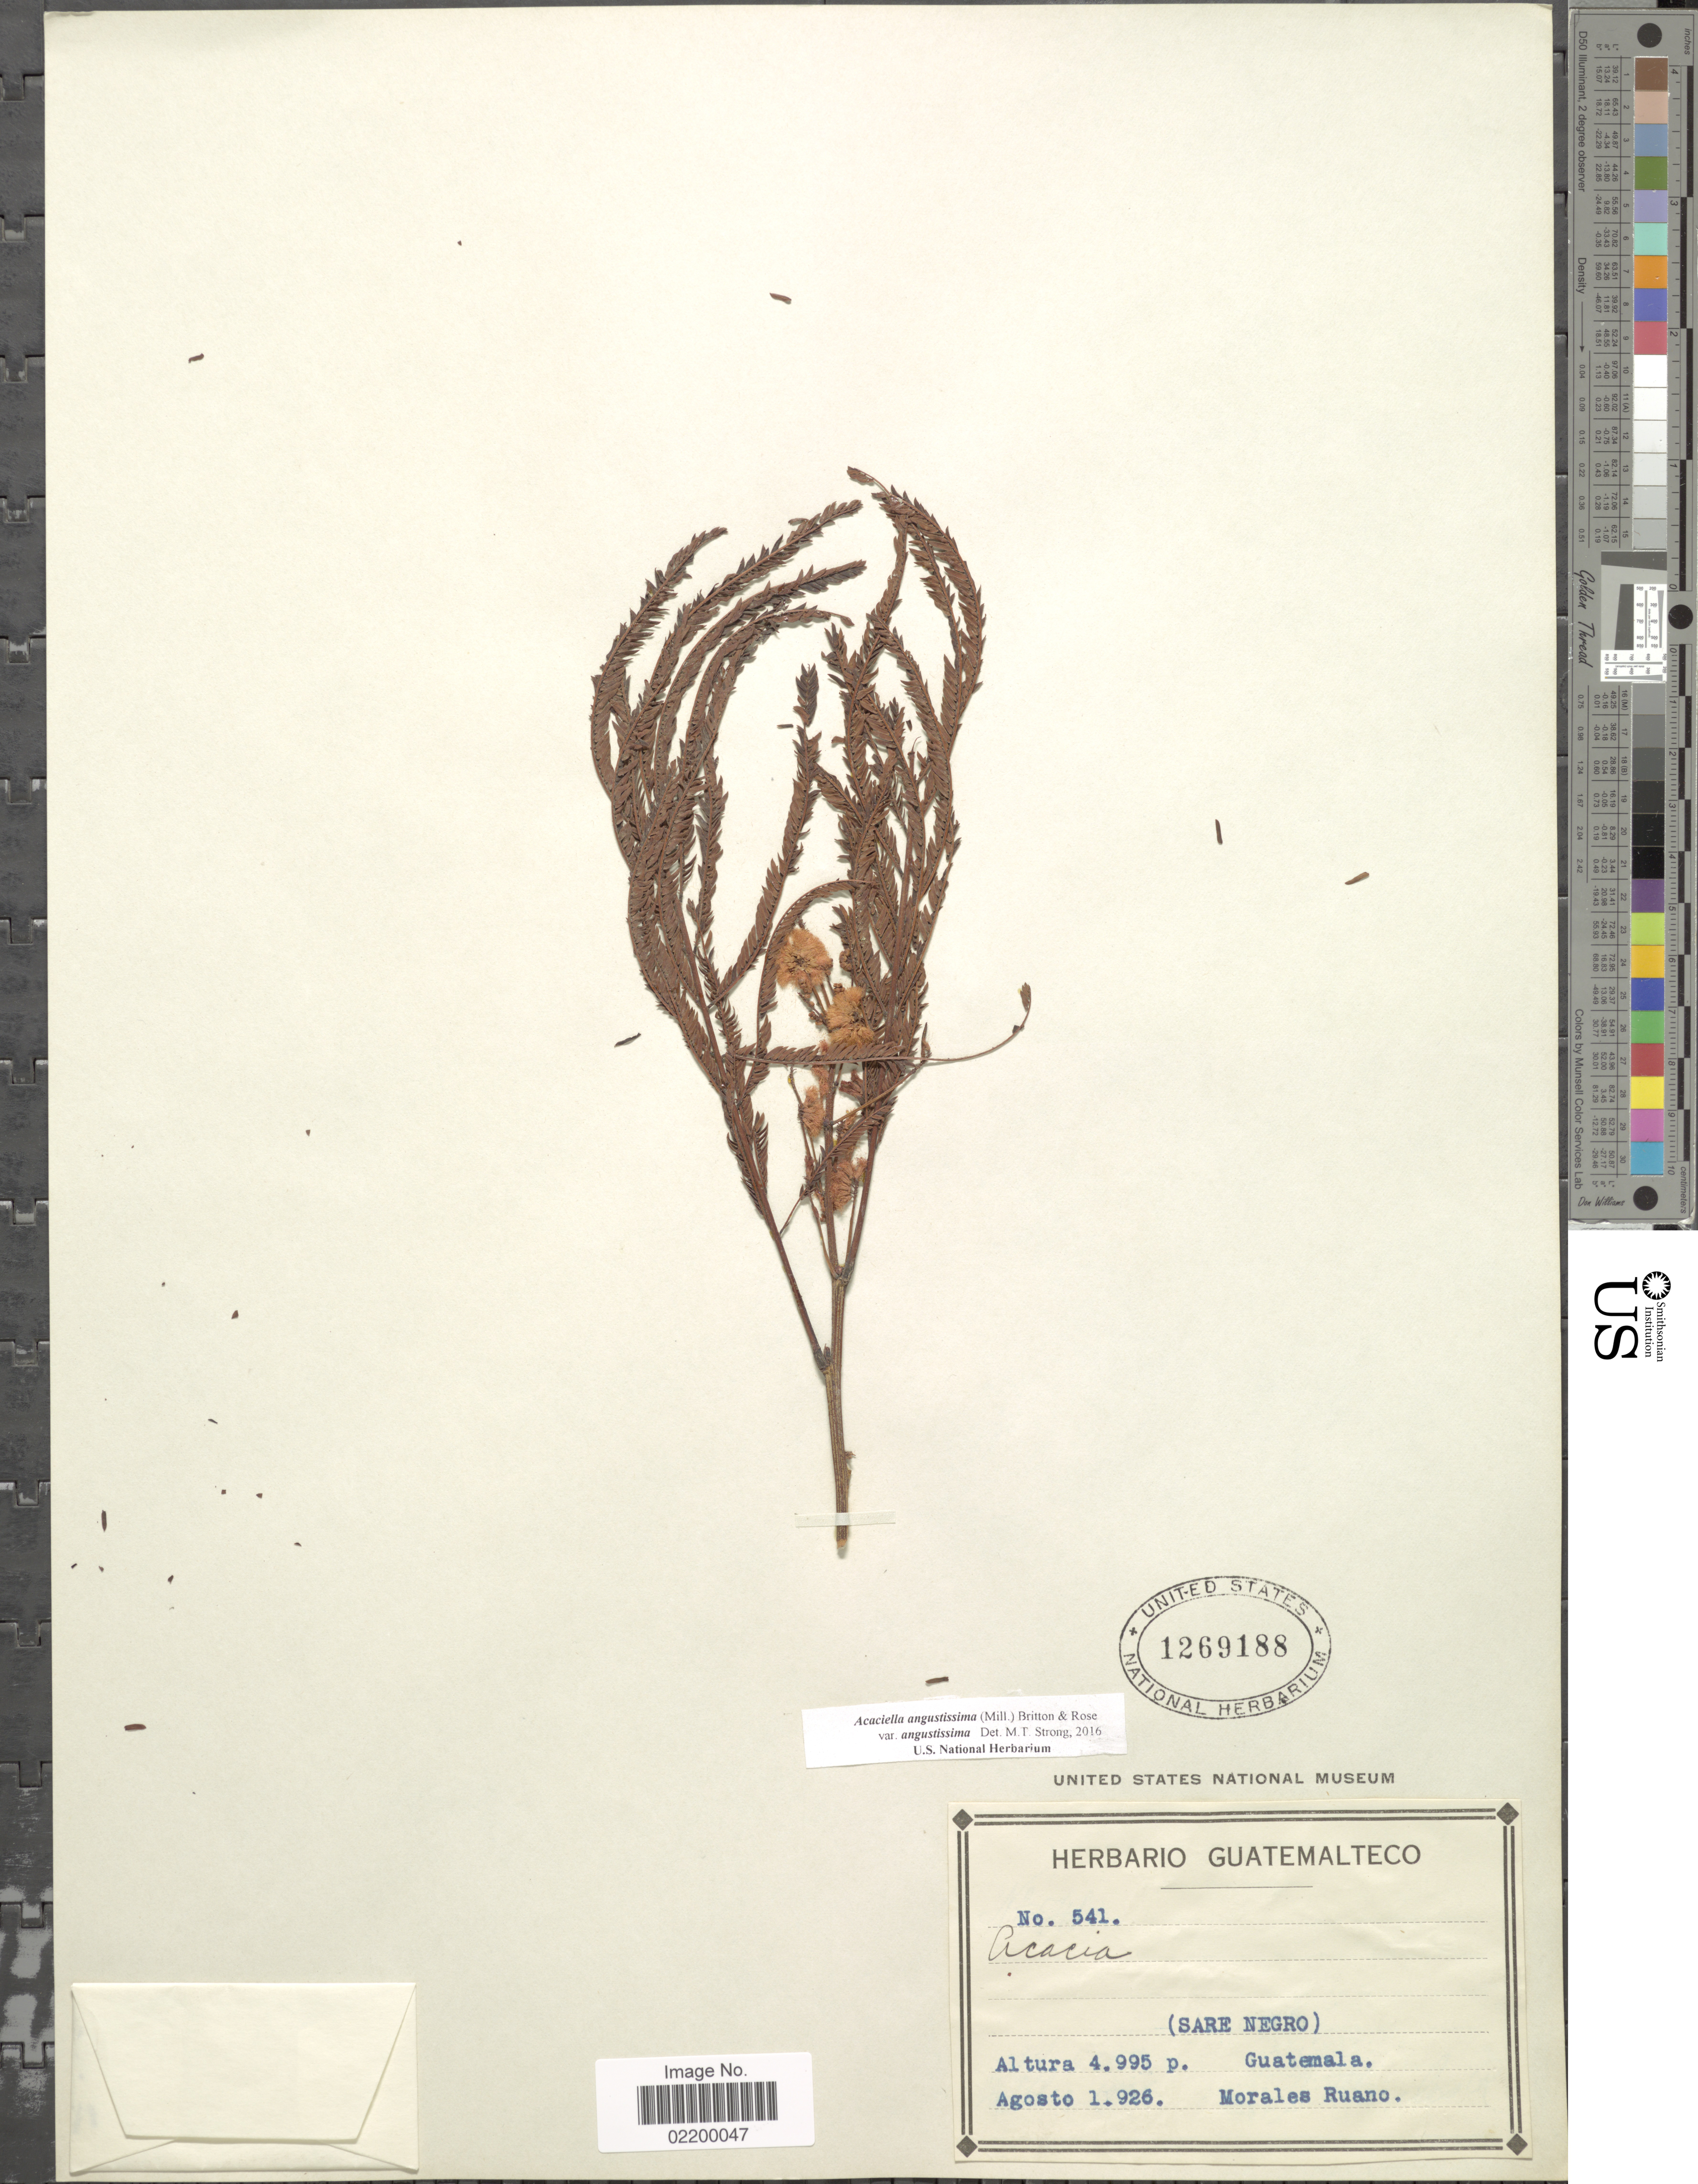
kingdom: Plantae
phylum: Tracheophyta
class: Magnoliopsida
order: Fabales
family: Fabaceae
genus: Acaciella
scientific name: Acaciella angustissima var. angustissima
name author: (Mill.) Britton & Rose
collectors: M. Ruano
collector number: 541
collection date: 1926-08-01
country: Guatemala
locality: Guatemala.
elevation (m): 1522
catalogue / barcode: US 1269188